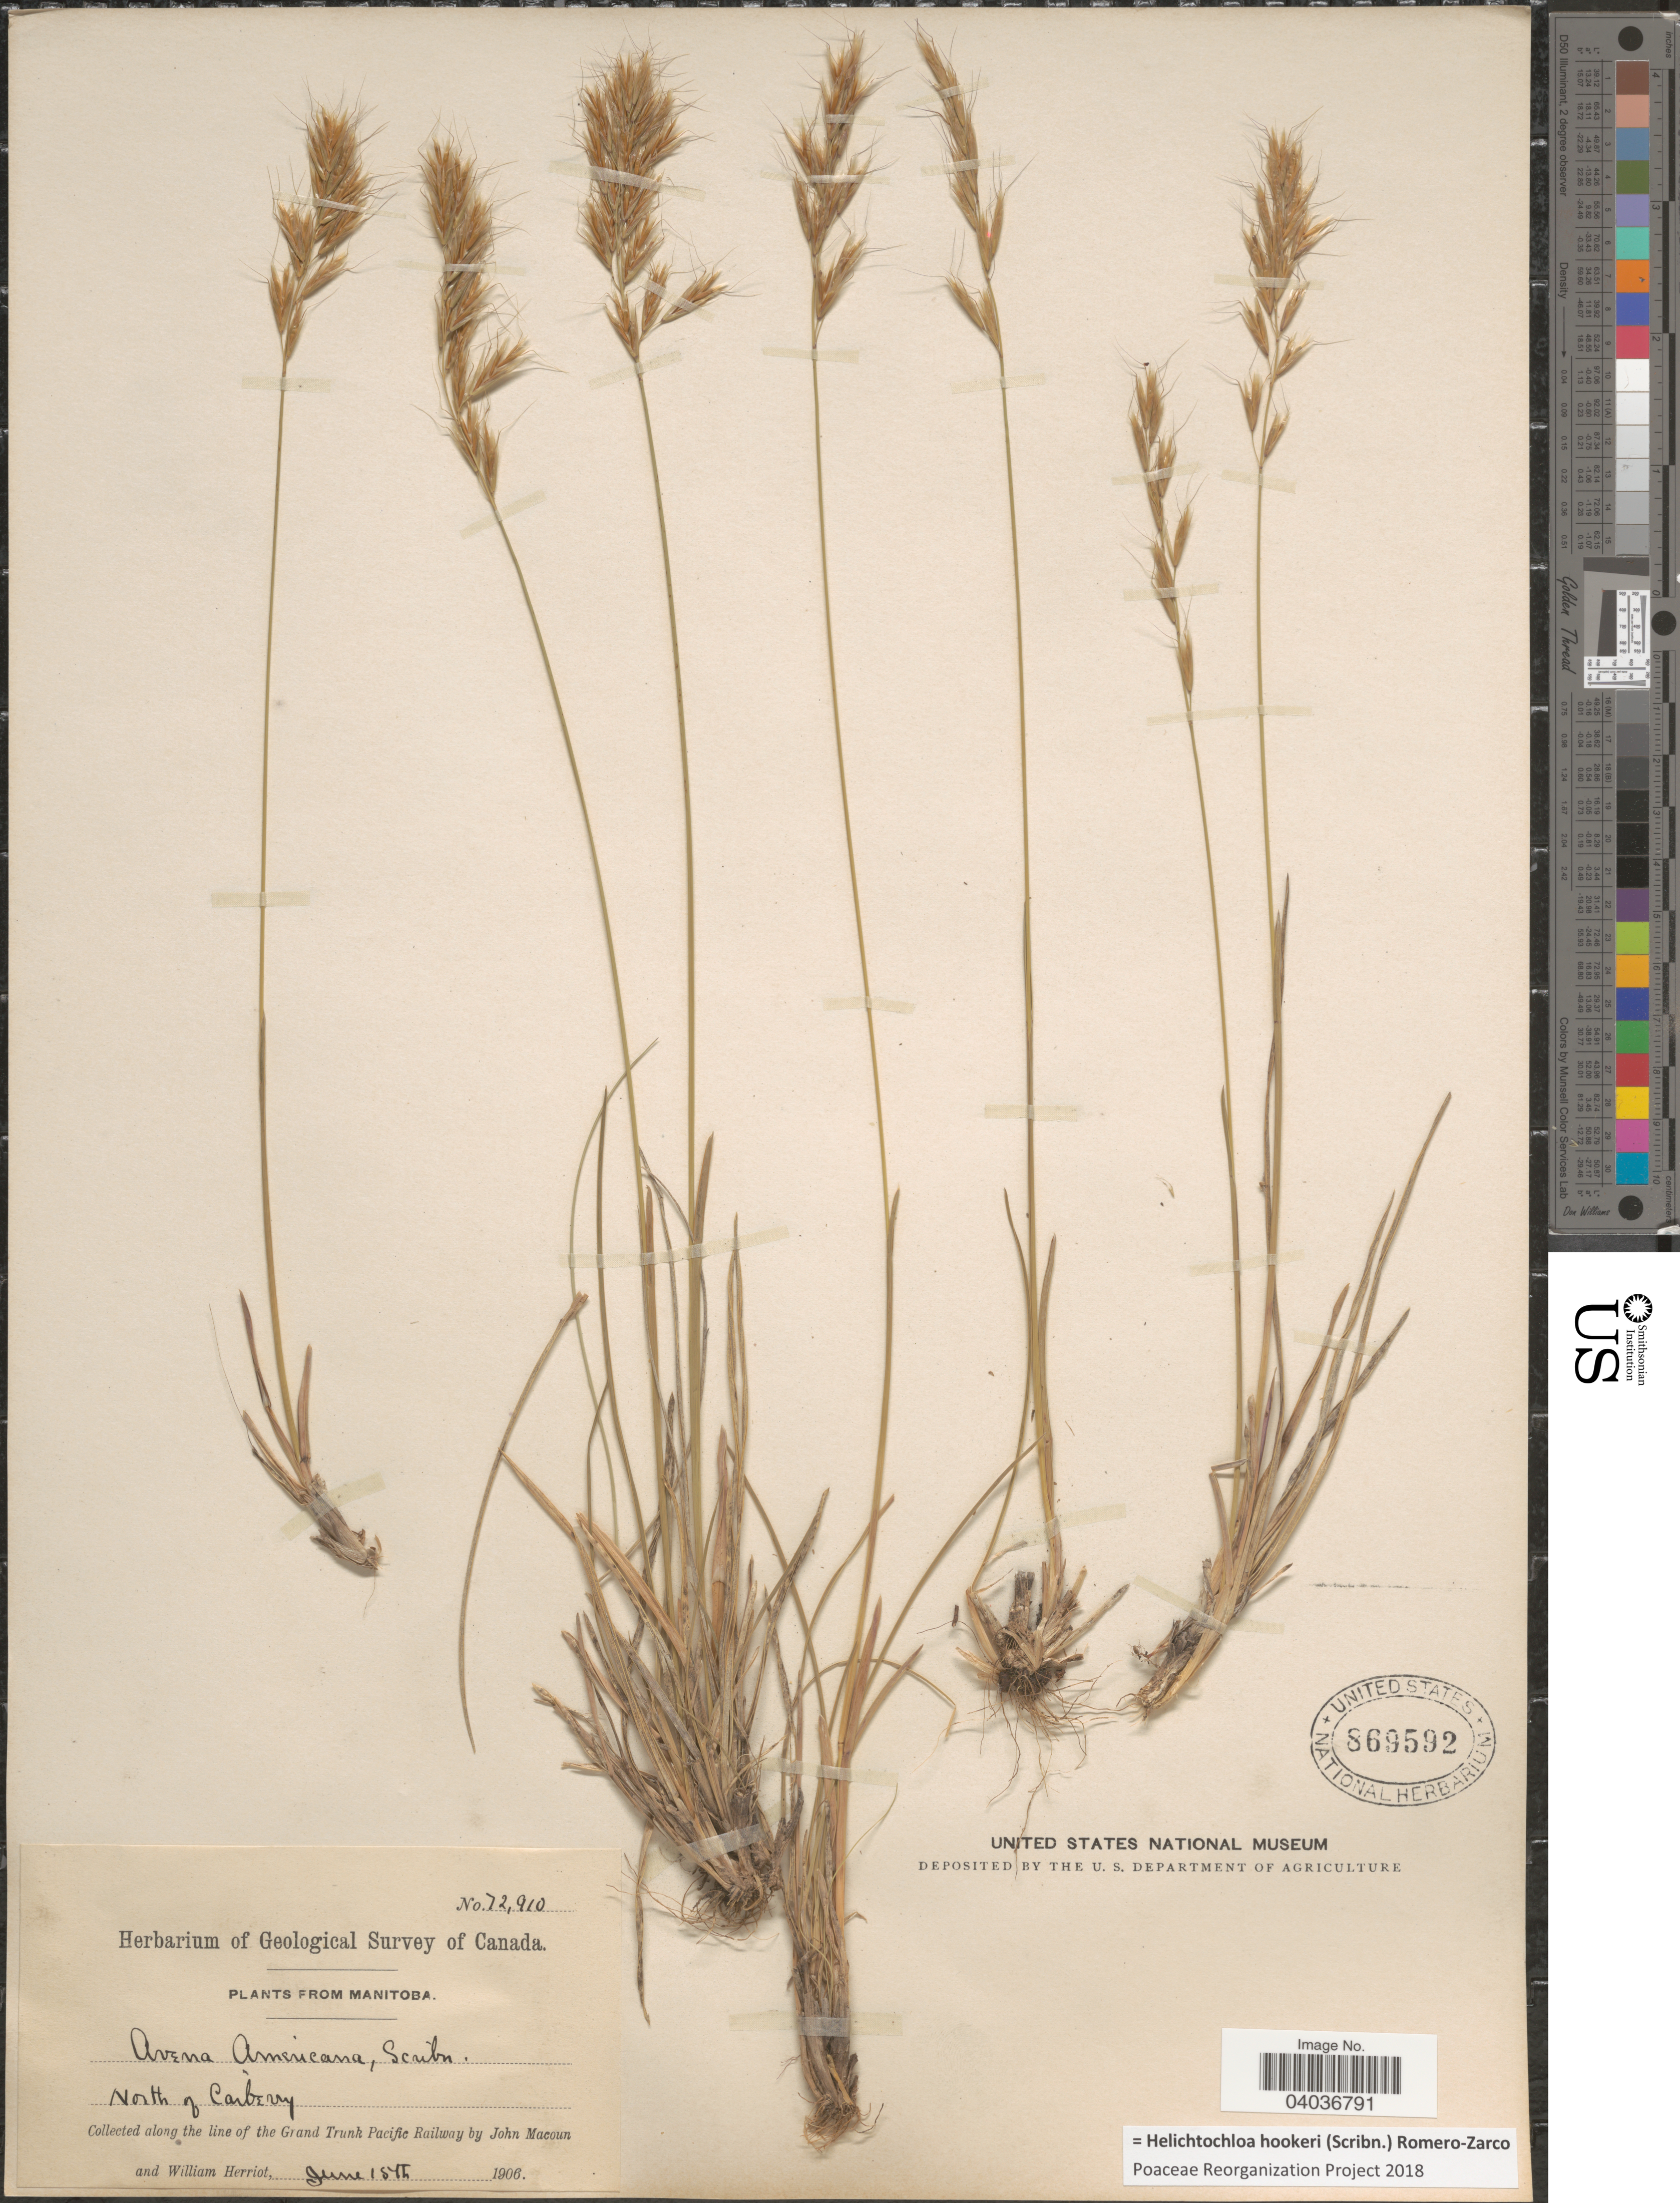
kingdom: Plantae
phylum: Tracheophyta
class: Liliopsida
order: Poales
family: Poaceae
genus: Helictochloa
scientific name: Helictochloa hookeri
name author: (Scribn.) Romero Zarco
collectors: J. Macoun & W. Herriot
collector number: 72910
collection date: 1906-06-15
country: Canada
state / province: Manitoba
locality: North of Carberry. Along the line of the Grand Trunk Pacific Railway.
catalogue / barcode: US 869592